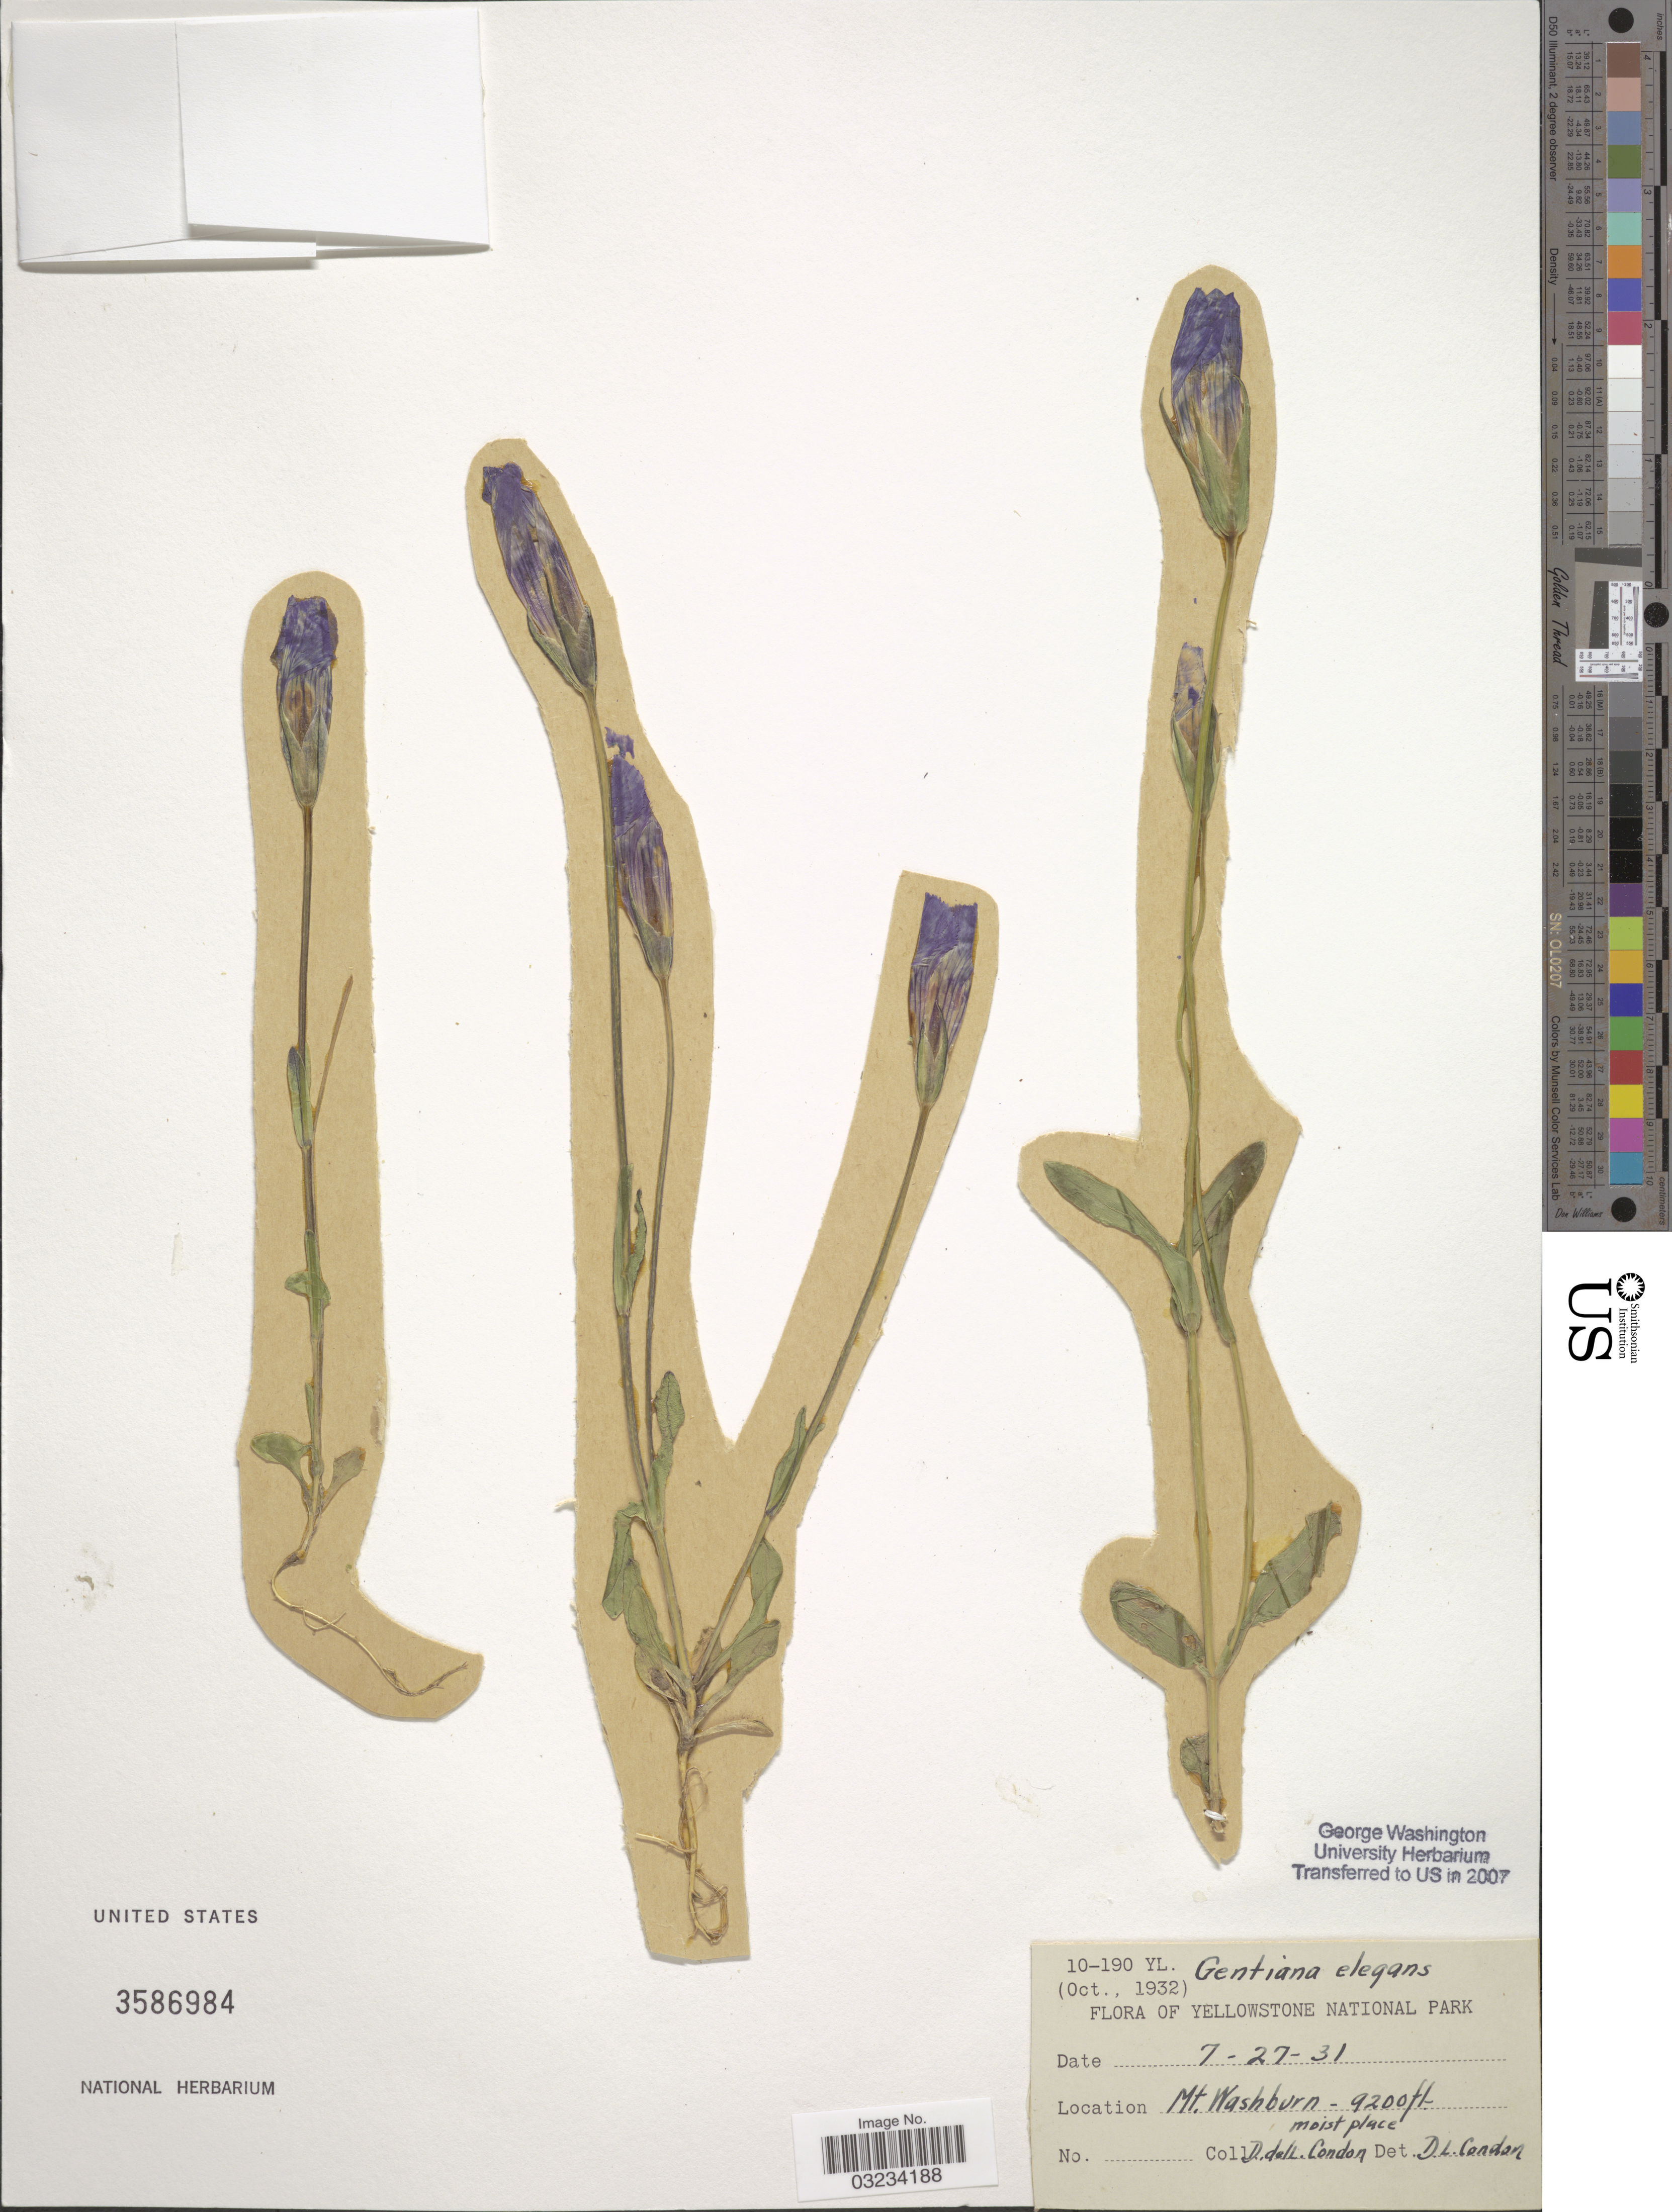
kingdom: Plantae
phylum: Tracheophyta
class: Magnoliopsida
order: Gentianales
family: Gentianaceae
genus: Gentiana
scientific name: Gentiana elegans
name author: A. Nelson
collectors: D. Condon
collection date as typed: Transcribed d/m/y: 27/7/31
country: United States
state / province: Wyoming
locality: Yellowstone National Park, Mt. Washburn.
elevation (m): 2804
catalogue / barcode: US 3586984